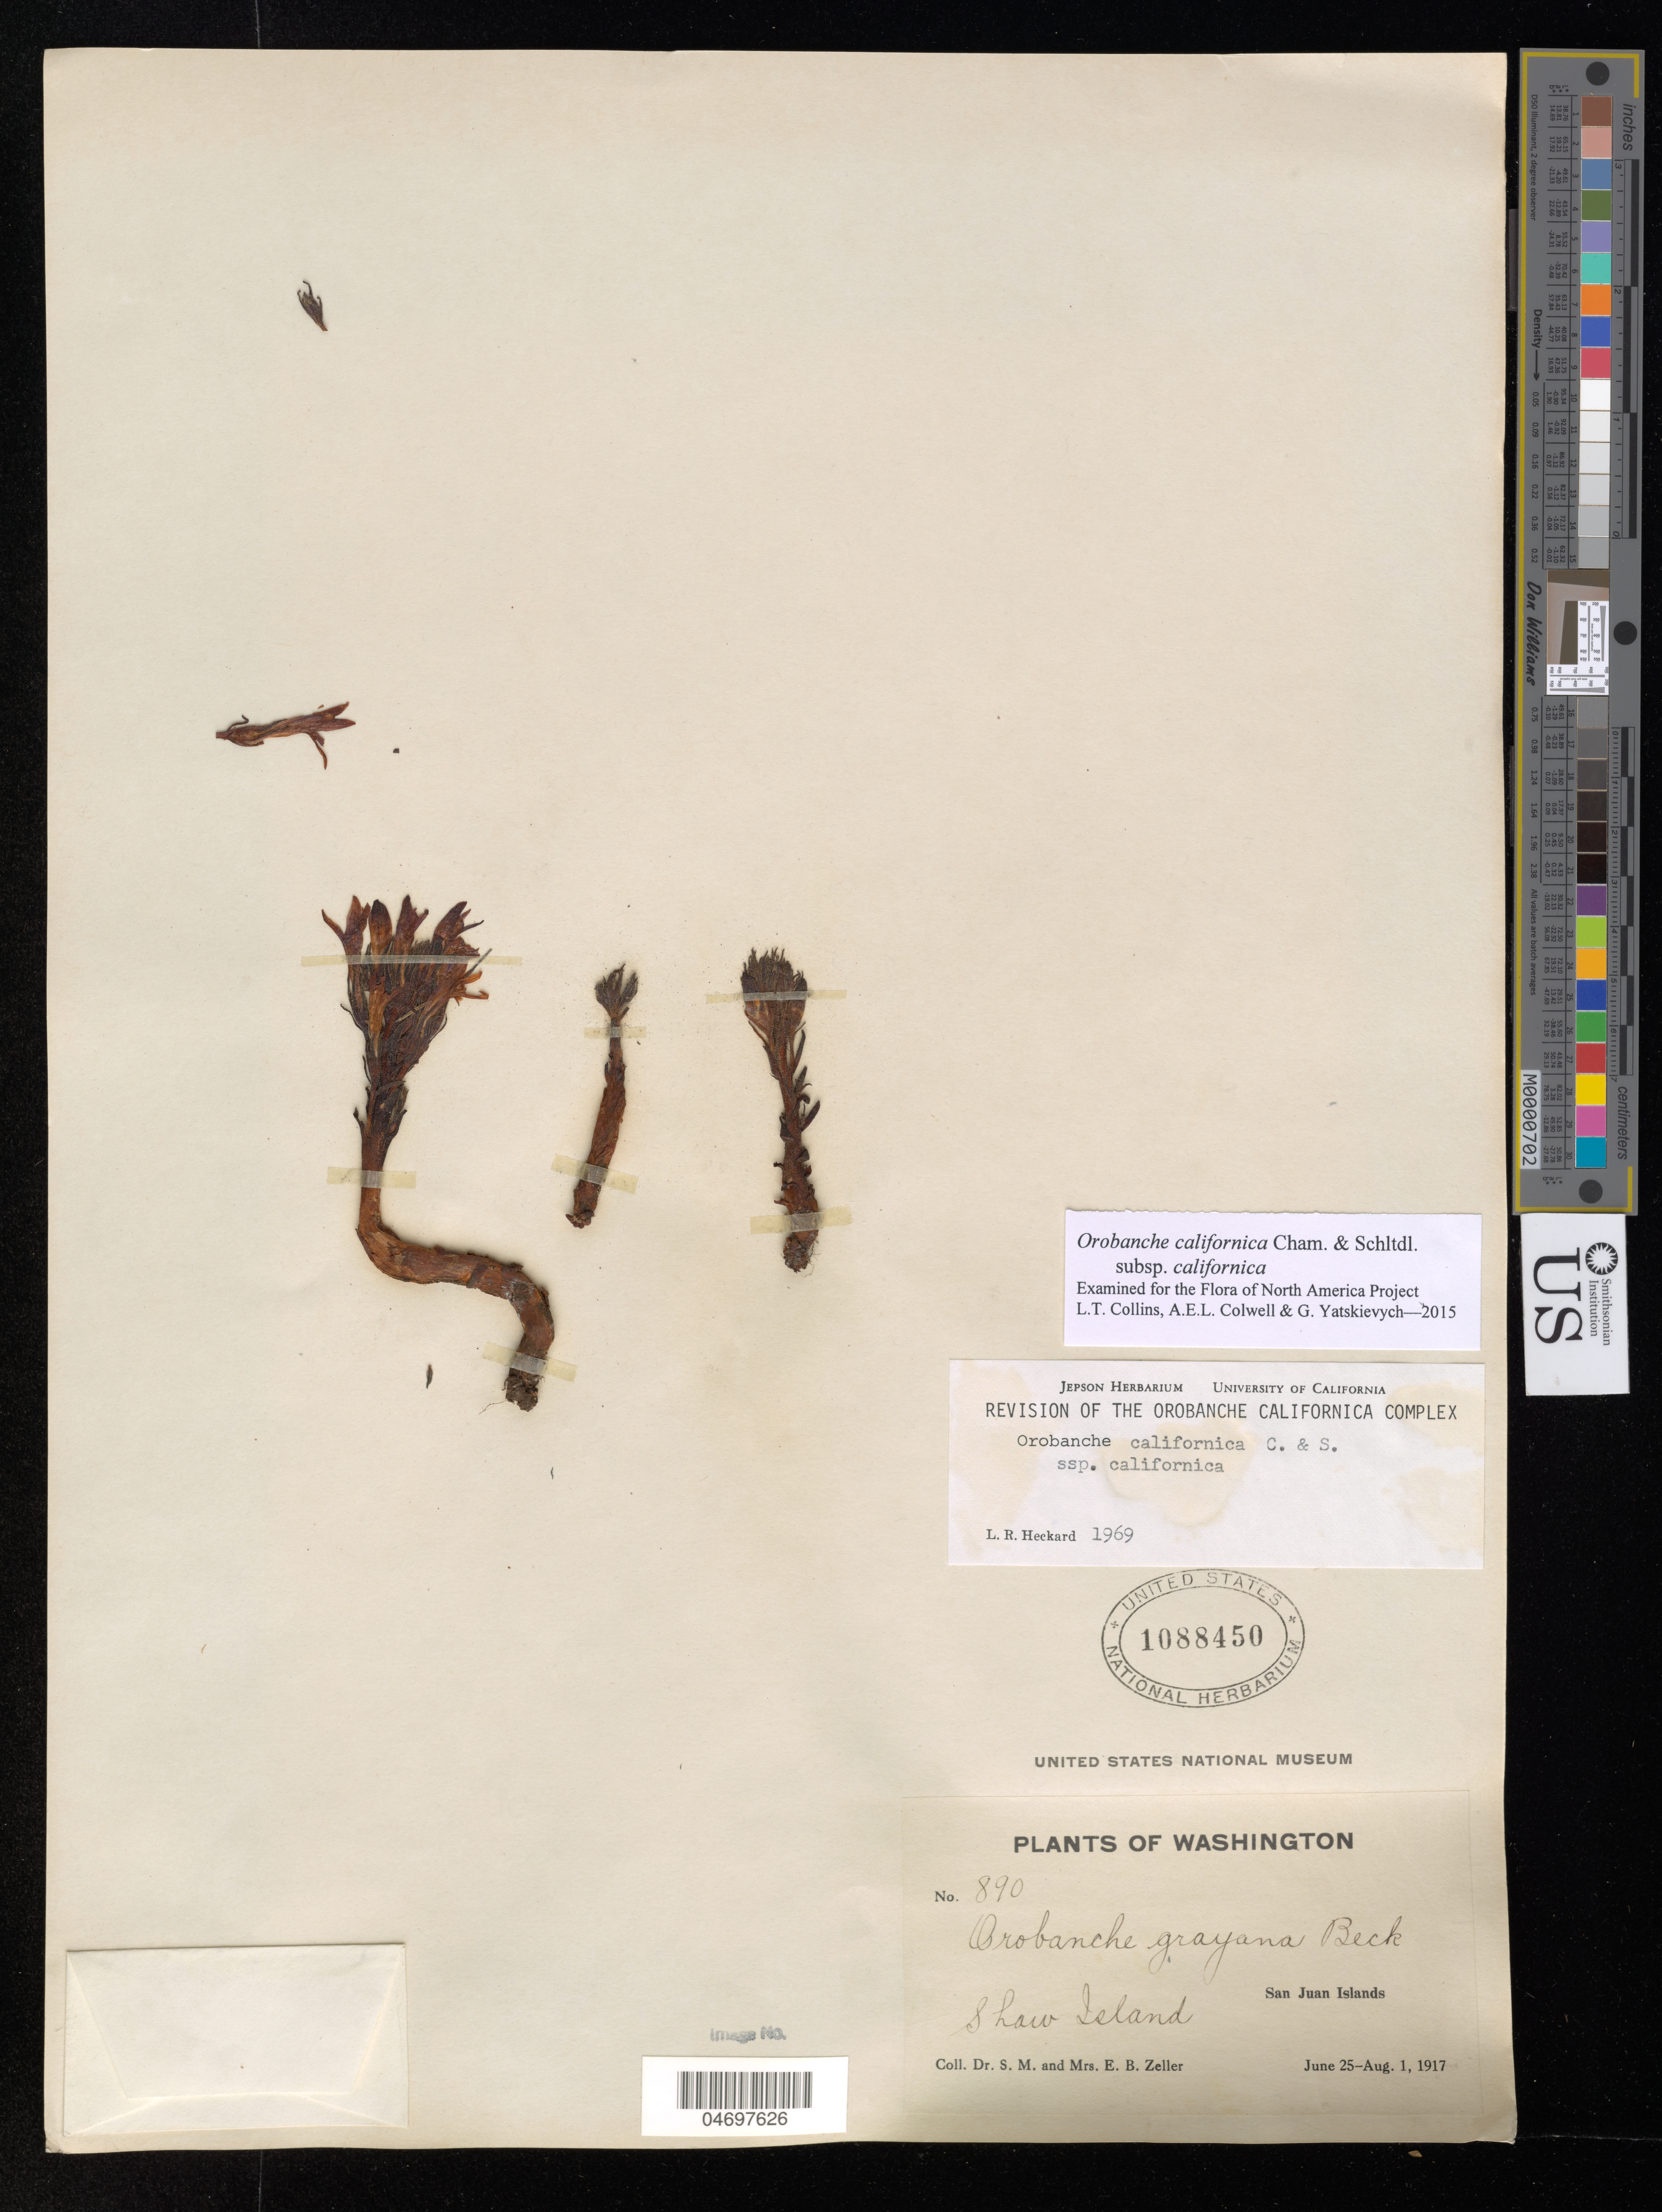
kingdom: Plantae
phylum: Tracheophyta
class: Magnoliopsida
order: Lamiales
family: Orobanchaceae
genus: Orobanche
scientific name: Orobanche californica subsp. californica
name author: Cham. & Schltdl.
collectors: S. Zeller & E. Zeller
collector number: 890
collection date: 1917-06-25/1917-08-01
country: United States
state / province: Washington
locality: San Juan Islands, Friday Harbor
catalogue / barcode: US 1088450